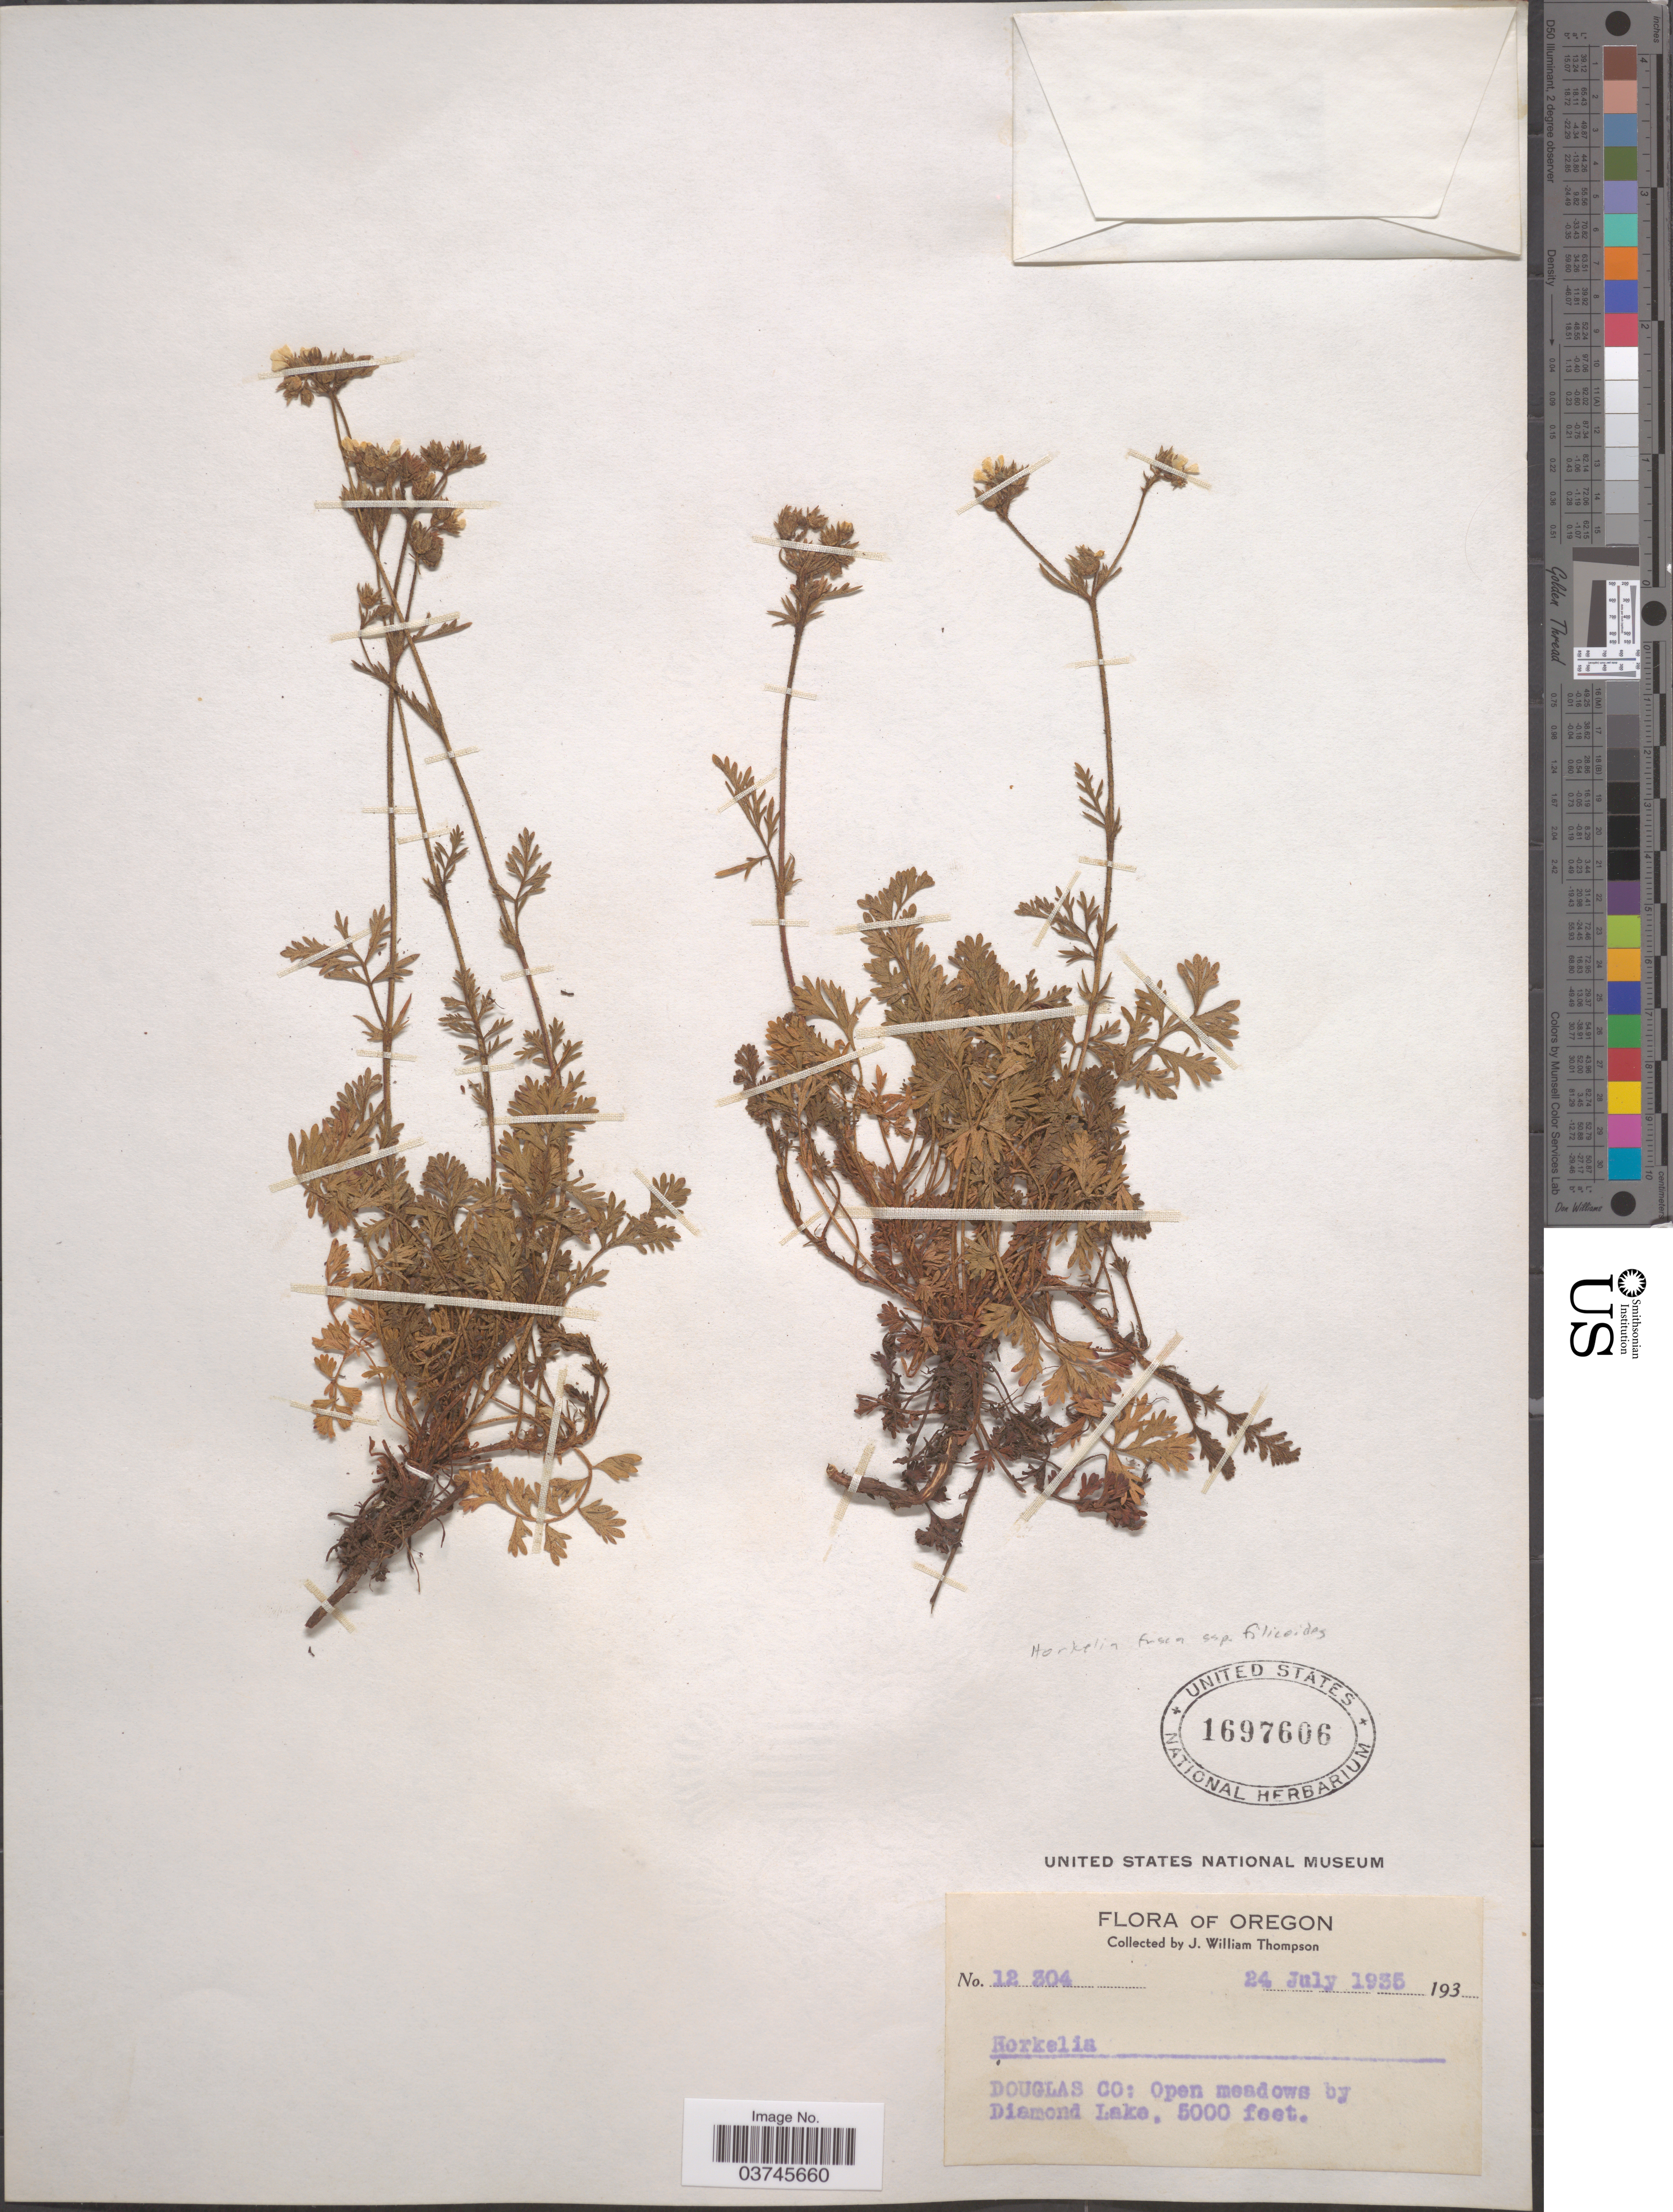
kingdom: Plantae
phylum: Tracheophyta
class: Magnoliopsida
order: Rosales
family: Rosaceae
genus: Potentilla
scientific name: Potentilla douglasii var. filicoides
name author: Crum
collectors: J. W. Thompson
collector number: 12304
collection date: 1935-07-24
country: United States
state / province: Oregon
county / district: Douglas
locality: Douglas Co: Open meadows by Diamond Lake.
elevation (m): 1524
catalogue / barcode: US 1697606